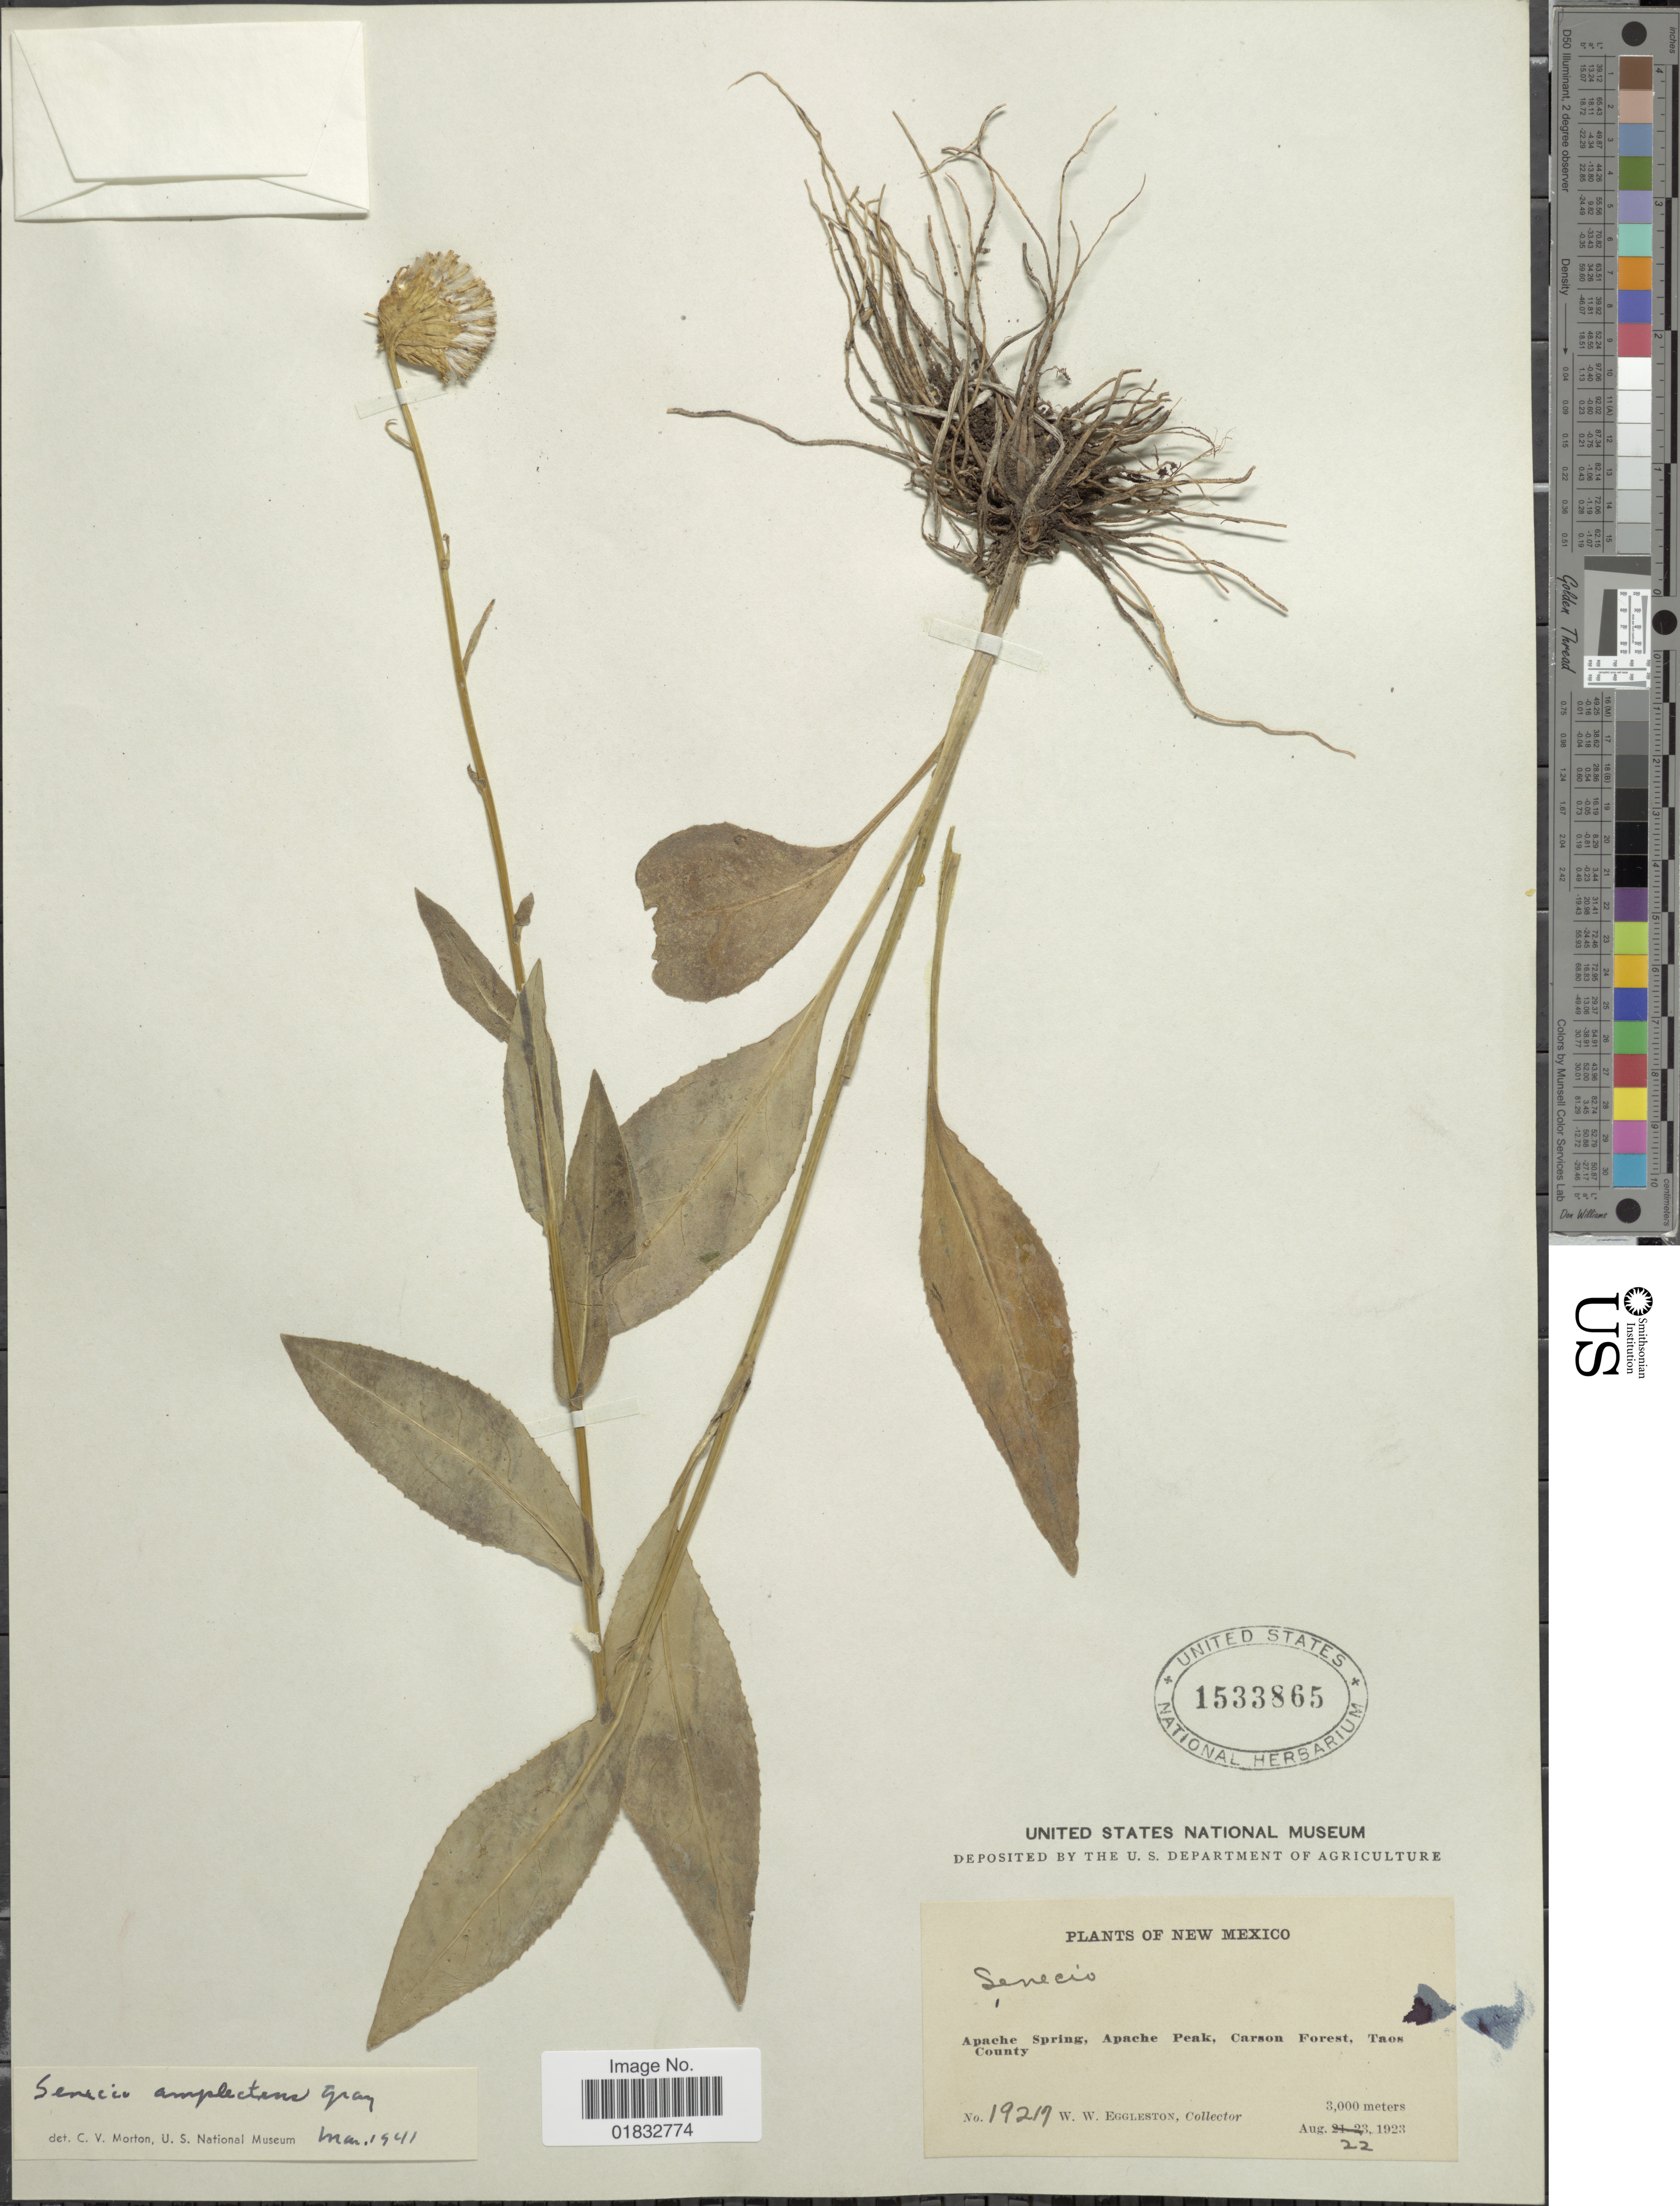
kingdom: Plantae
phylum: Tracheophyta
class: Magnoliopsida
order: Asterales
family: Asteraceae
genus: Senecio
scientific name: Senecio amplectens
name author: A. Gray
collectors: W. W. Eggleston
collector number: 19217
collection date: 1923-08-22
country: United States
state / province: New Mexico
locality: Apache Spring, Apache Peak, carson Forest, Taos County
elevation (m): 3000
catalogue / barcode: US 1533865